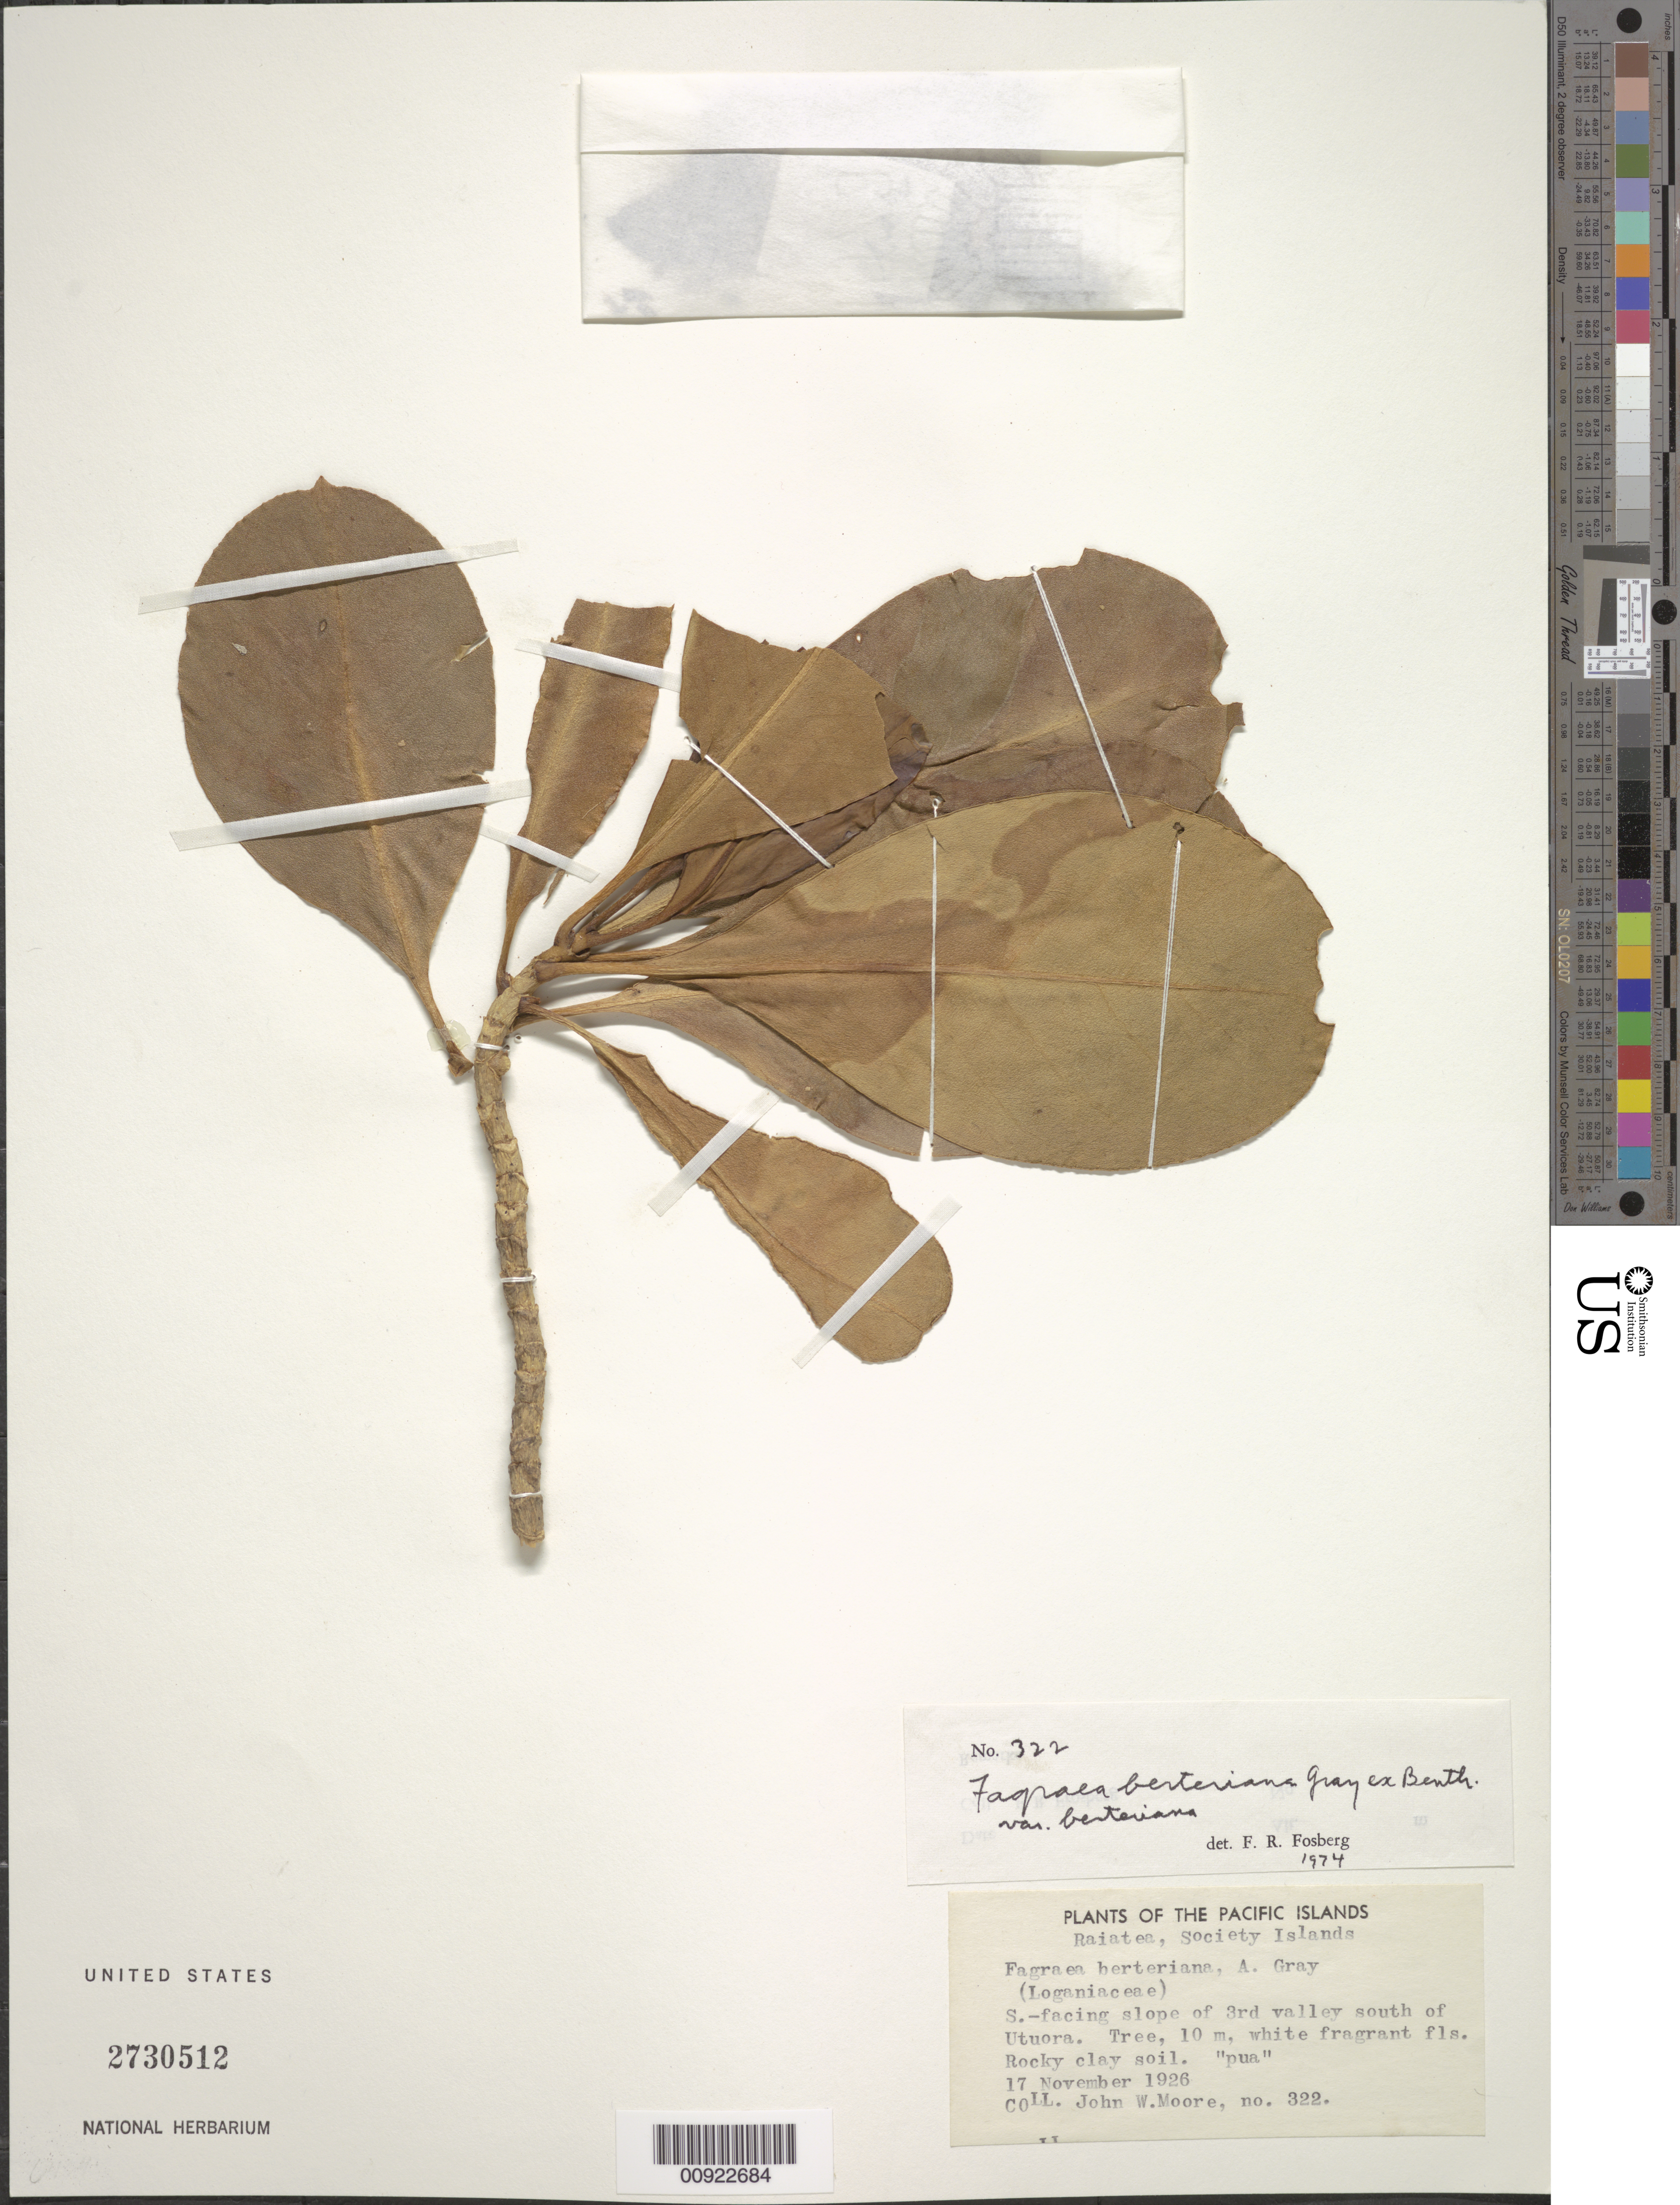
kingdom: Plantae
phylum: Tracheophyta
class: Magnoliopsida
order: Gentianales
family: Gentianaceae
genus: Fagraea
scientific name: Fagraea berteroana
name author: A. Gray ex Benth.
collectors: J. Moore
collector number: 322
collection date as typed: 17 Nov 1926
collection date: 1926-11-17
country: French Polynesia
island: Raiatea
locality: S. facing slope of 3rd. Valley S. of Utuora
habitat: Rocky clay soil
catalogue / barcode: US 2730512